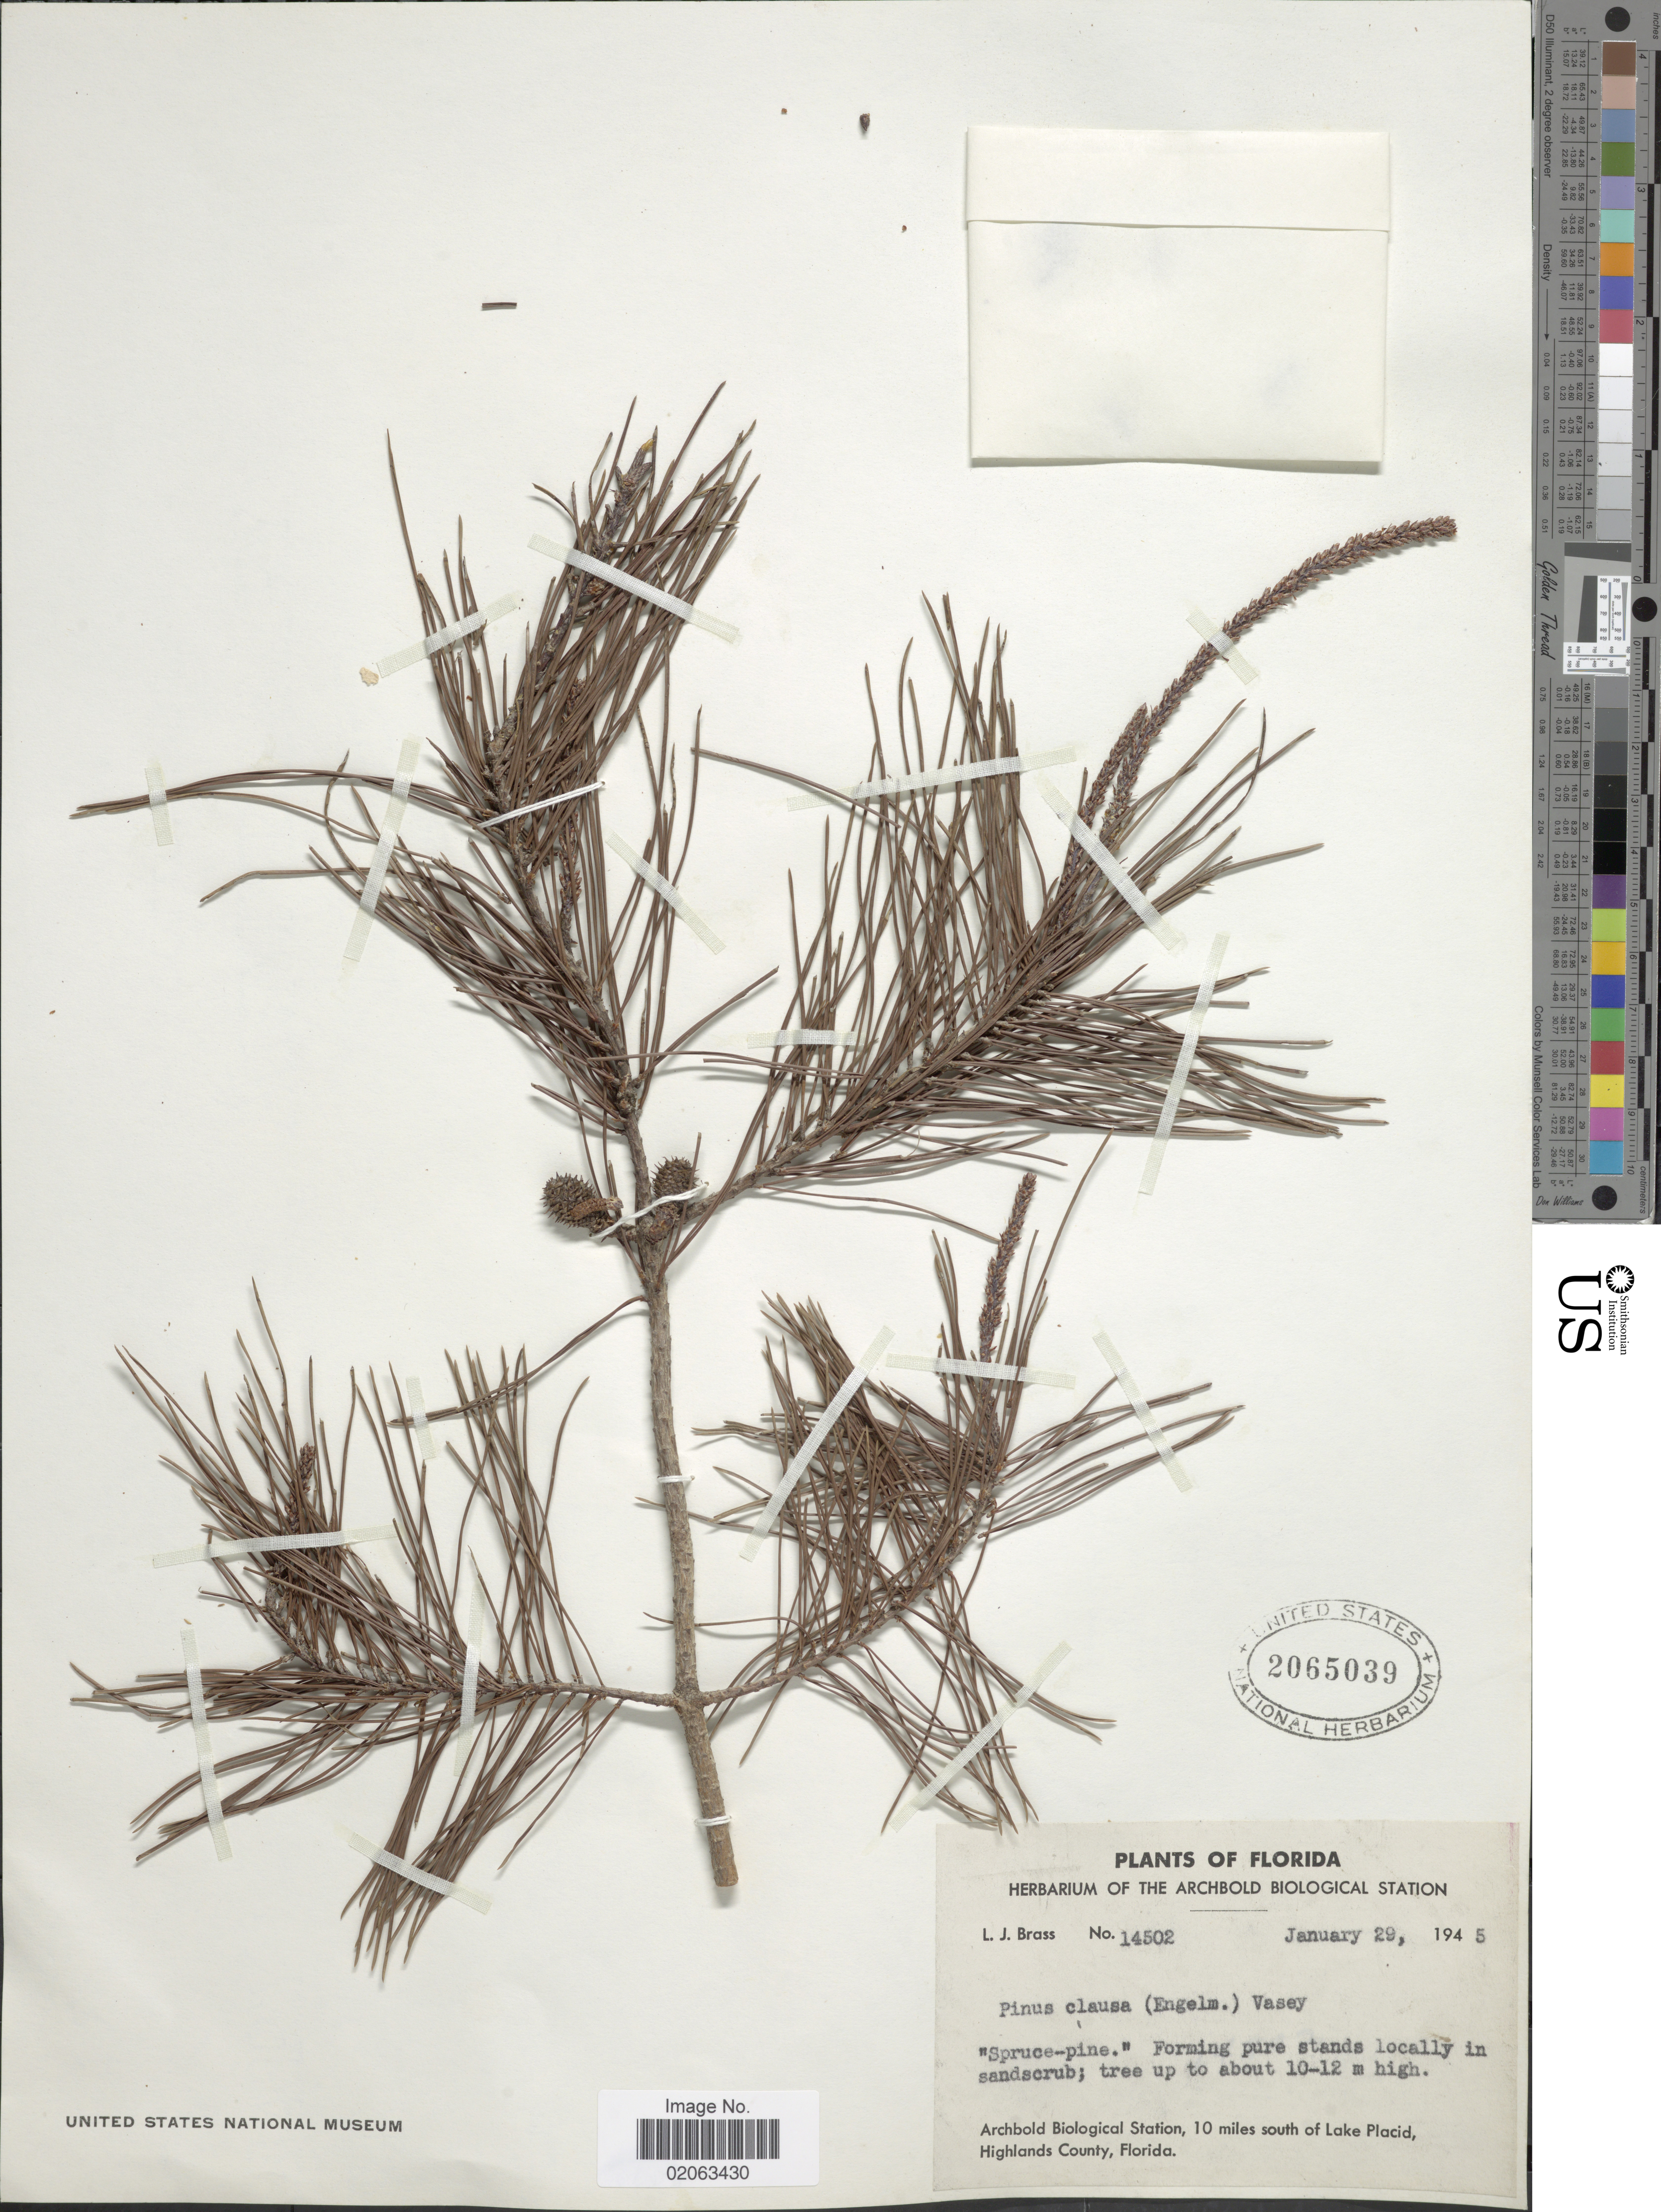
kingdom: Plantae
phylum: Tracheophyta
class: Pinopsida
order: Pinales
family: Pinaceae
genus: Pinus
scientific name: Pinus clausa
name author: (Chapm. ex Engelm.) Vasey ex Sarg.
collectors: L. J. Brass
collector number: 14502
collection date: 1945-01-29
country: United States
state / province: Florida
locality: Florida.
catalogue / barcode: US 2065039